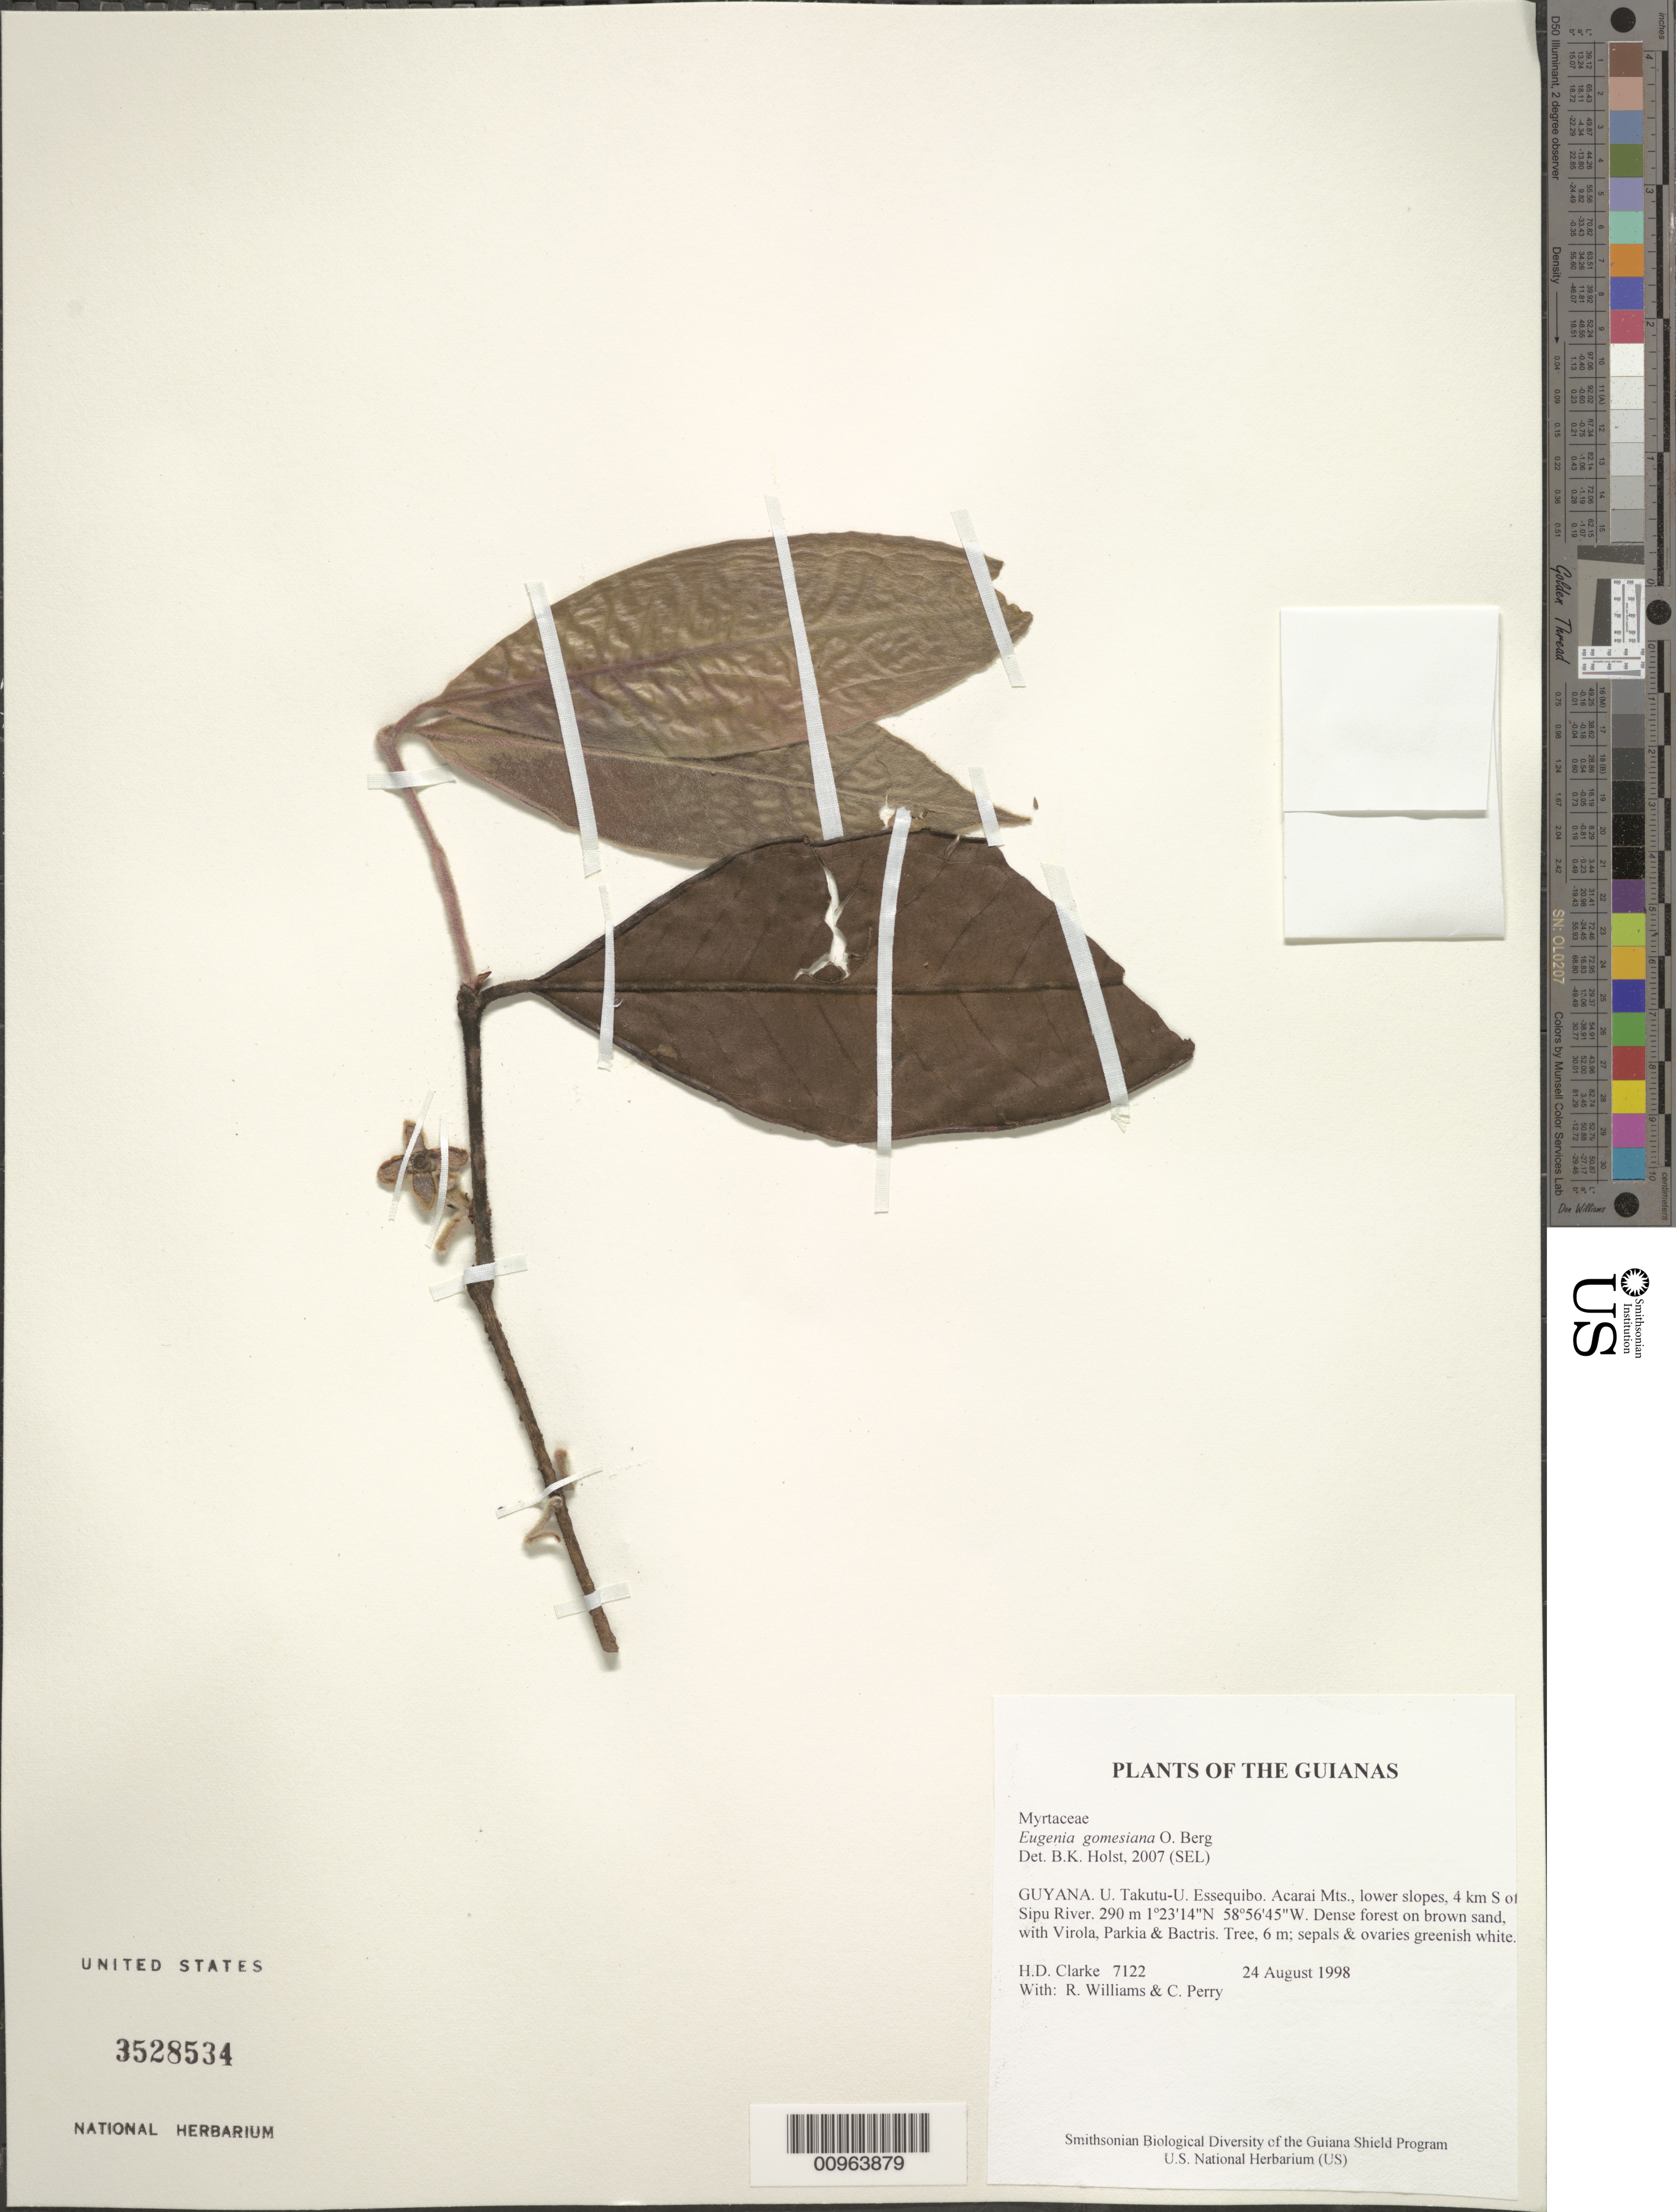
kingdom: Plantae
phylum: Tracheophyta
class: Magnoliopsida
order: Myrtales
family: Myrtaceae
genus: Eugenia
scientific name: Eugenia gomesiana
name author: O. Berg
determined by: Holst, Bruce K.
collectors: H. D. Clarke, R. Williams & C. Perry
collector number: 7122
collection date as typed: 24 August 1998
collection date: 1998-08-24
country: Guyana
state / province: U. Takutu-U. Essequibo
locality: Acarai Mts., lower slopes, 4 km S of Sipu River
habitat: Dense forest on brown sand, with Virola, Parkia & Bactris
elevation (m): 290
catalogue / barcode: US 3528534